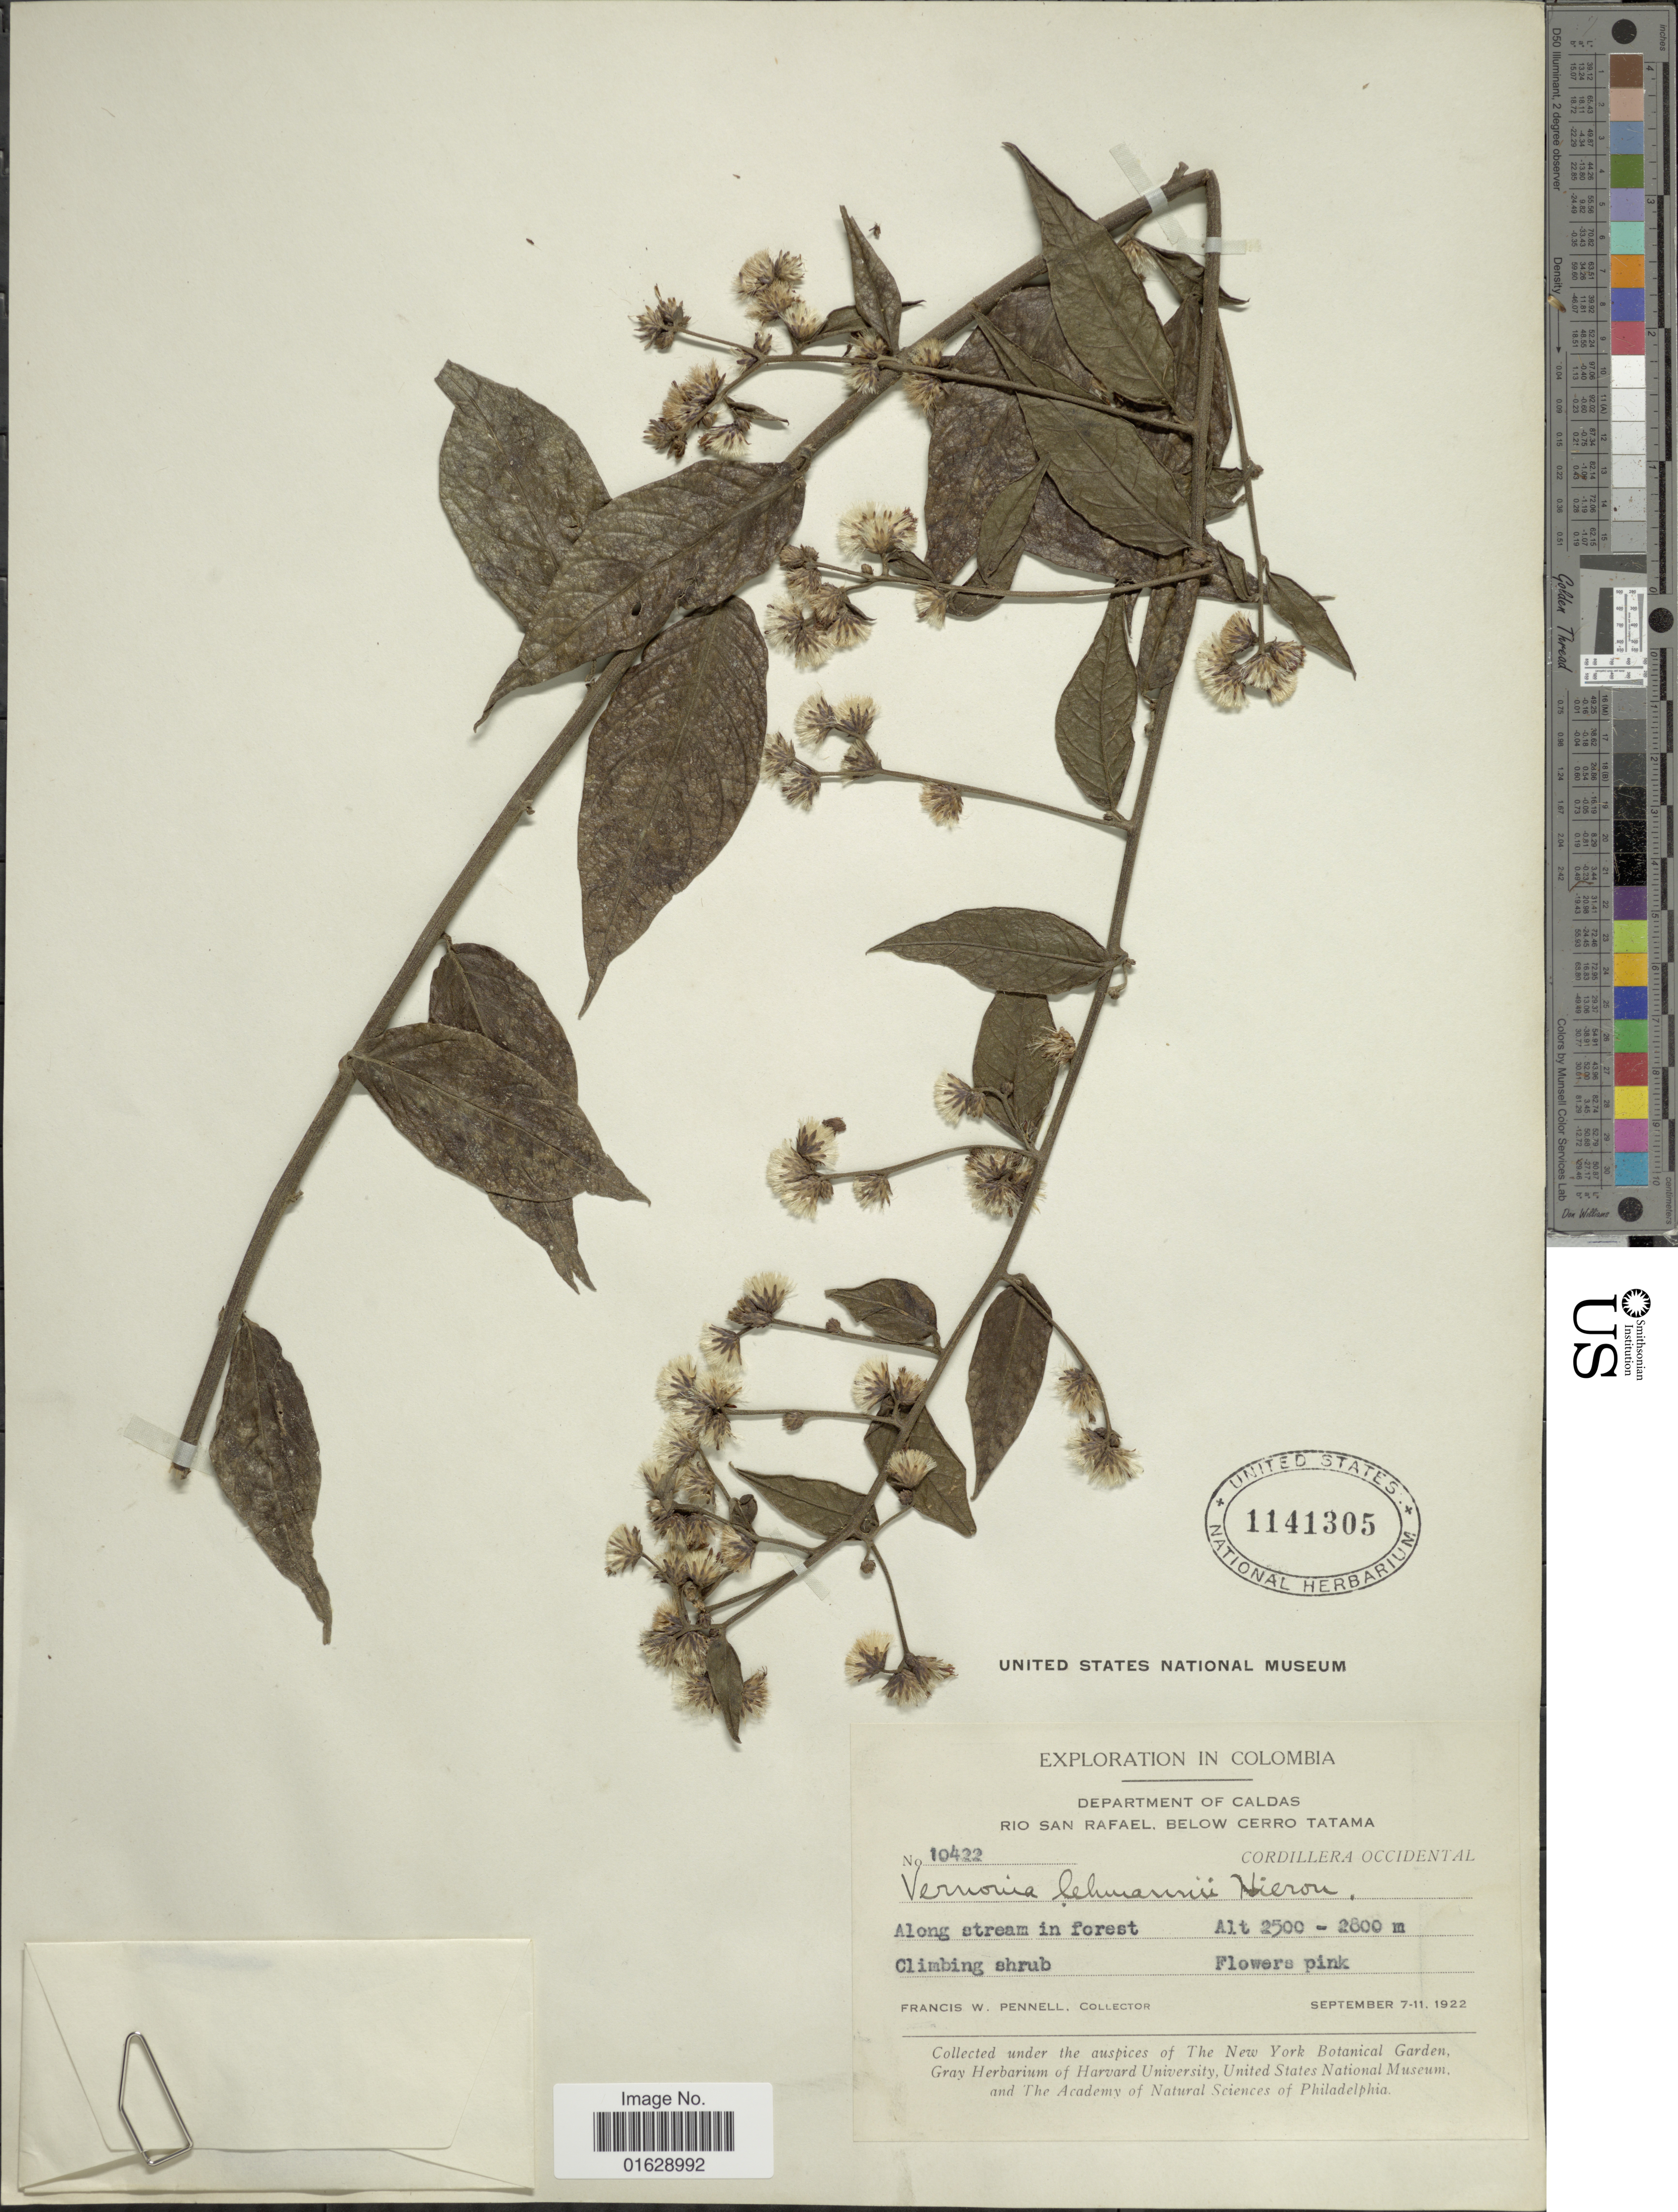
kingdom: Plantae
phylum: Tracheophyta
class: Magnoliopsida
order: Asterales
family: Asteraceae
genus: Lepidaploa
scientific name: Lepidaploa lehmannii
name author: (Hieron.) H. Rob.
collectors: F. W. Pennell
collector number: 10422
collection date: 1922-09-07/1922-09-11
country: Colombia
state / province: Caldas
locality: Department of Caldas. Rio San Rafael, below Cerro Tatama. Cordillera Occidental.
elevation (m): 2500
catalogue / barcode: US 1141305